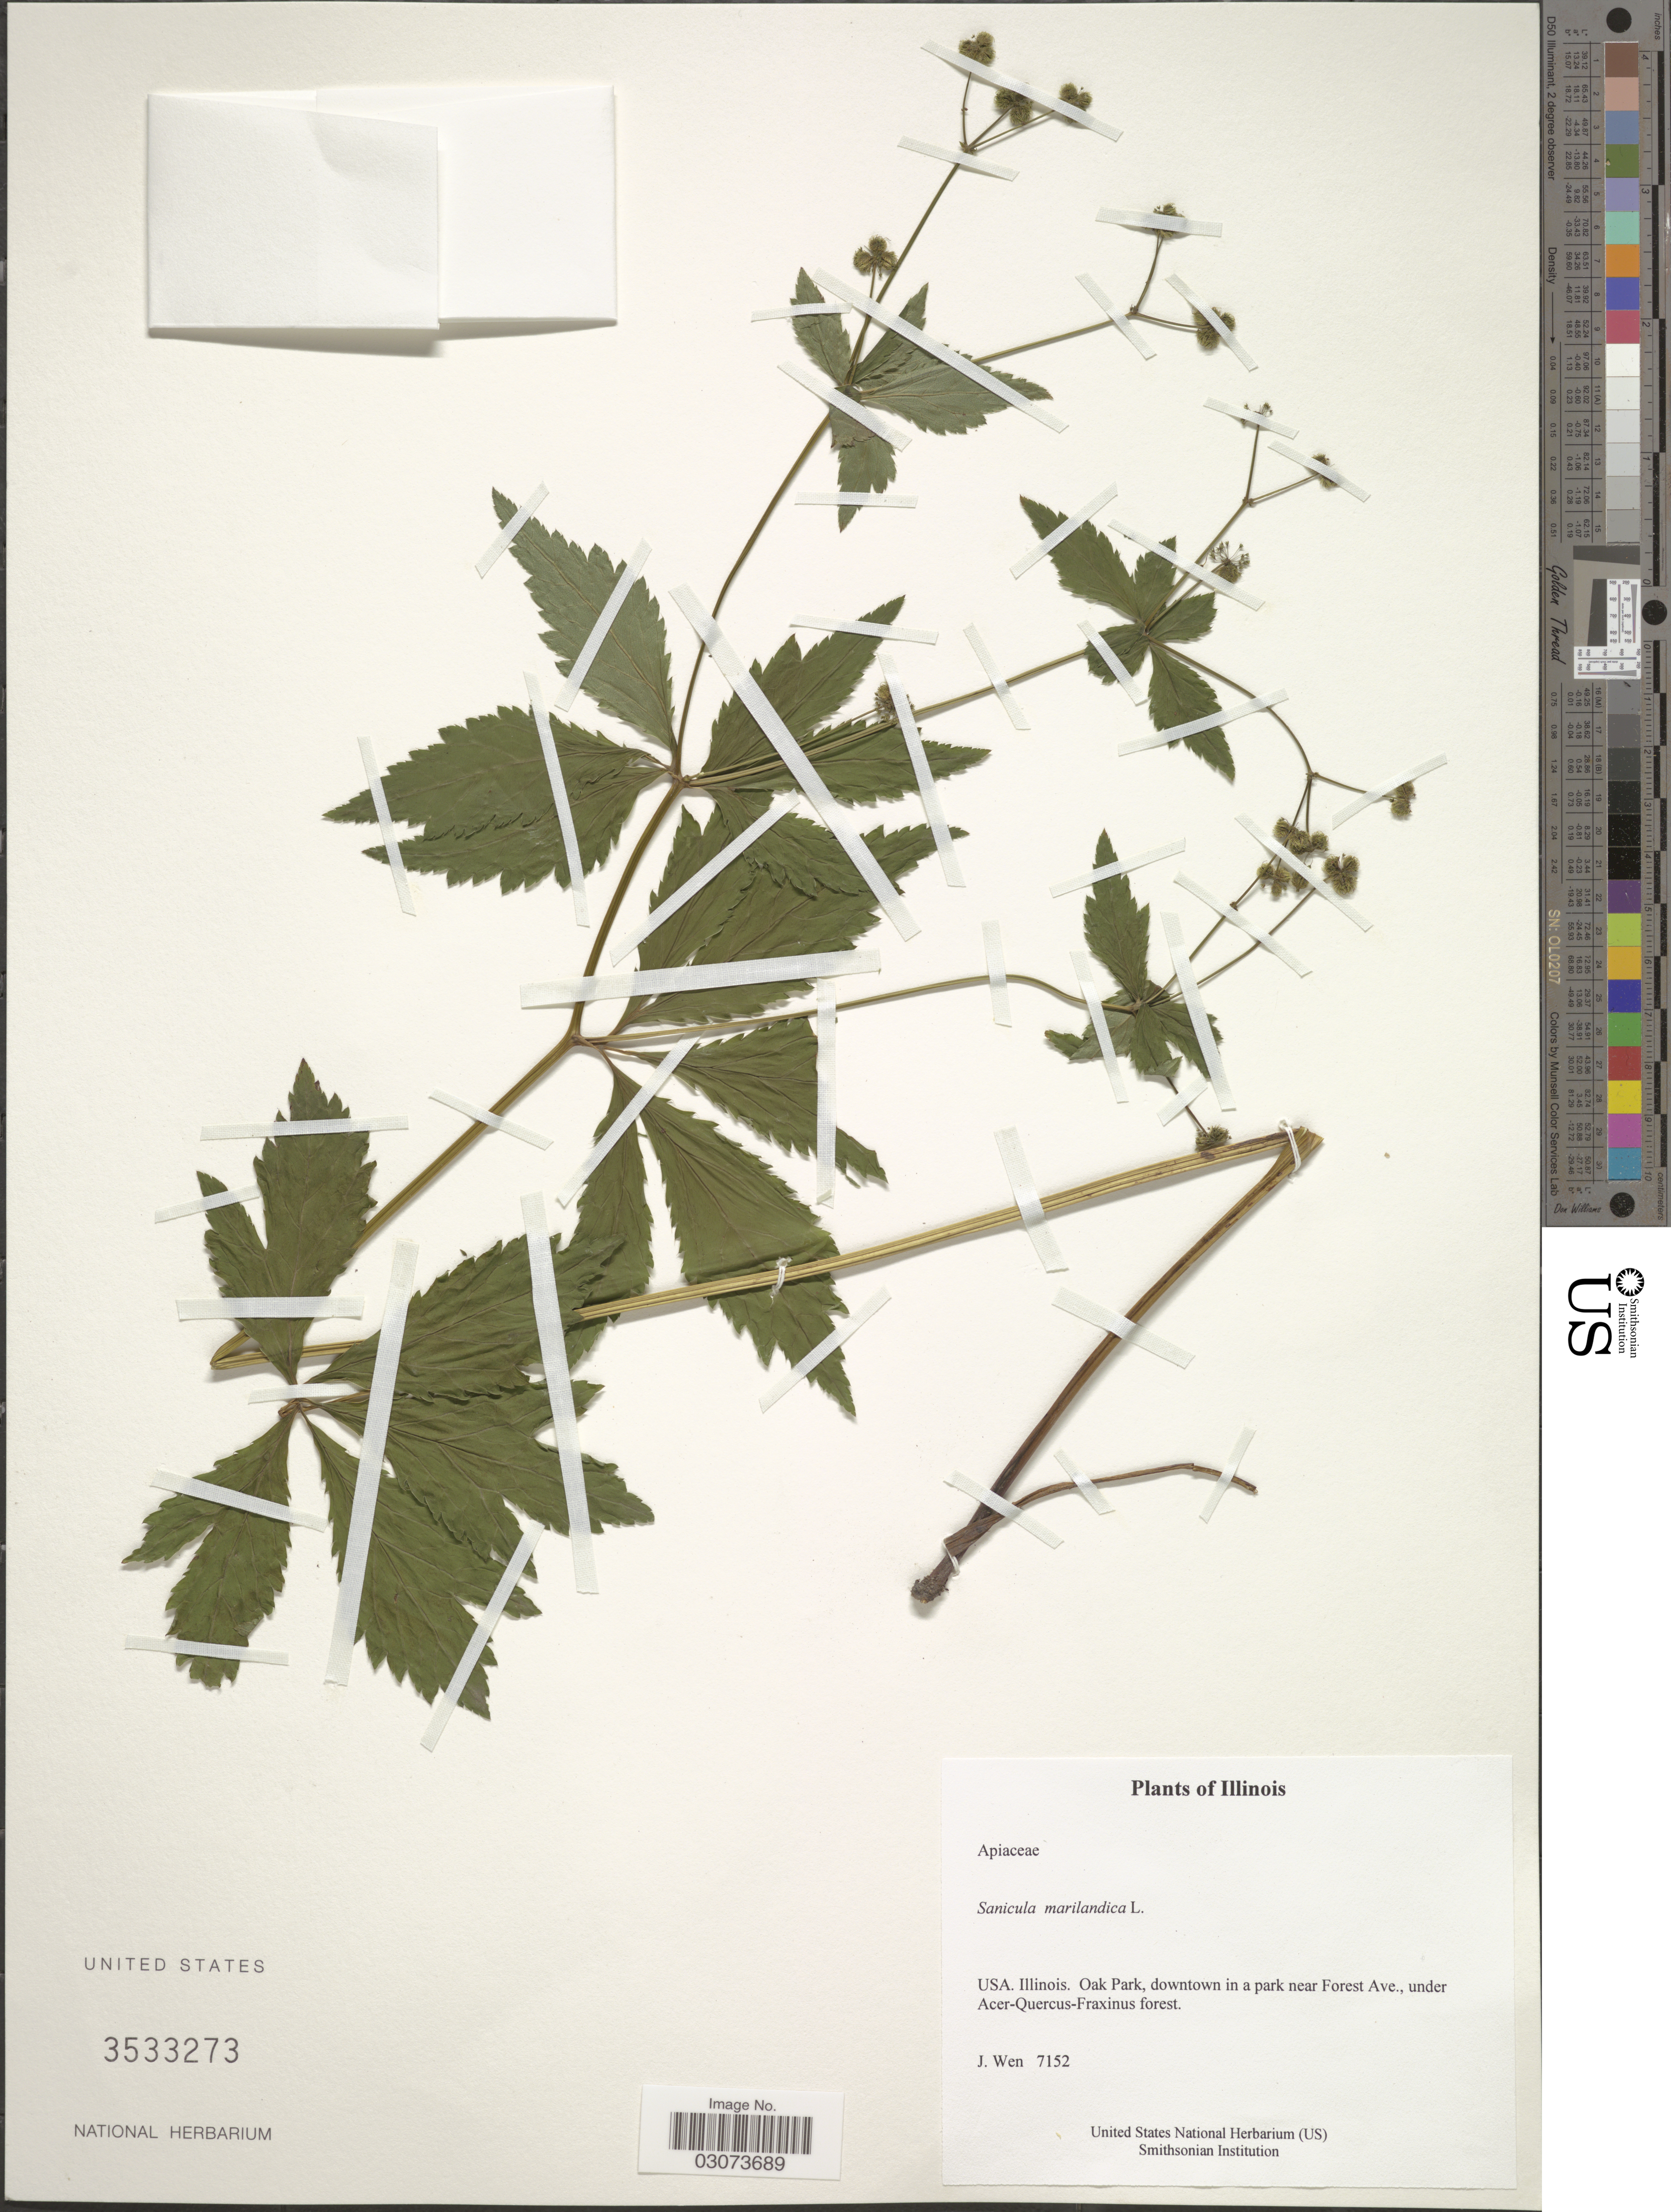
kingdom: Plantae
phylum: Tracheophyta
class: Magnoliopsida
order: Apiales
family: Apiaceae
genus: Sanicula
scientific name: Sanicula marilandica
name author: L.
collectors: J. Wen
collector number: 7152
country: United States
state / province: Illinois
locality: Oak Park, downtown in a park near Forest Ave.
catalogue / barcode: US 3533273